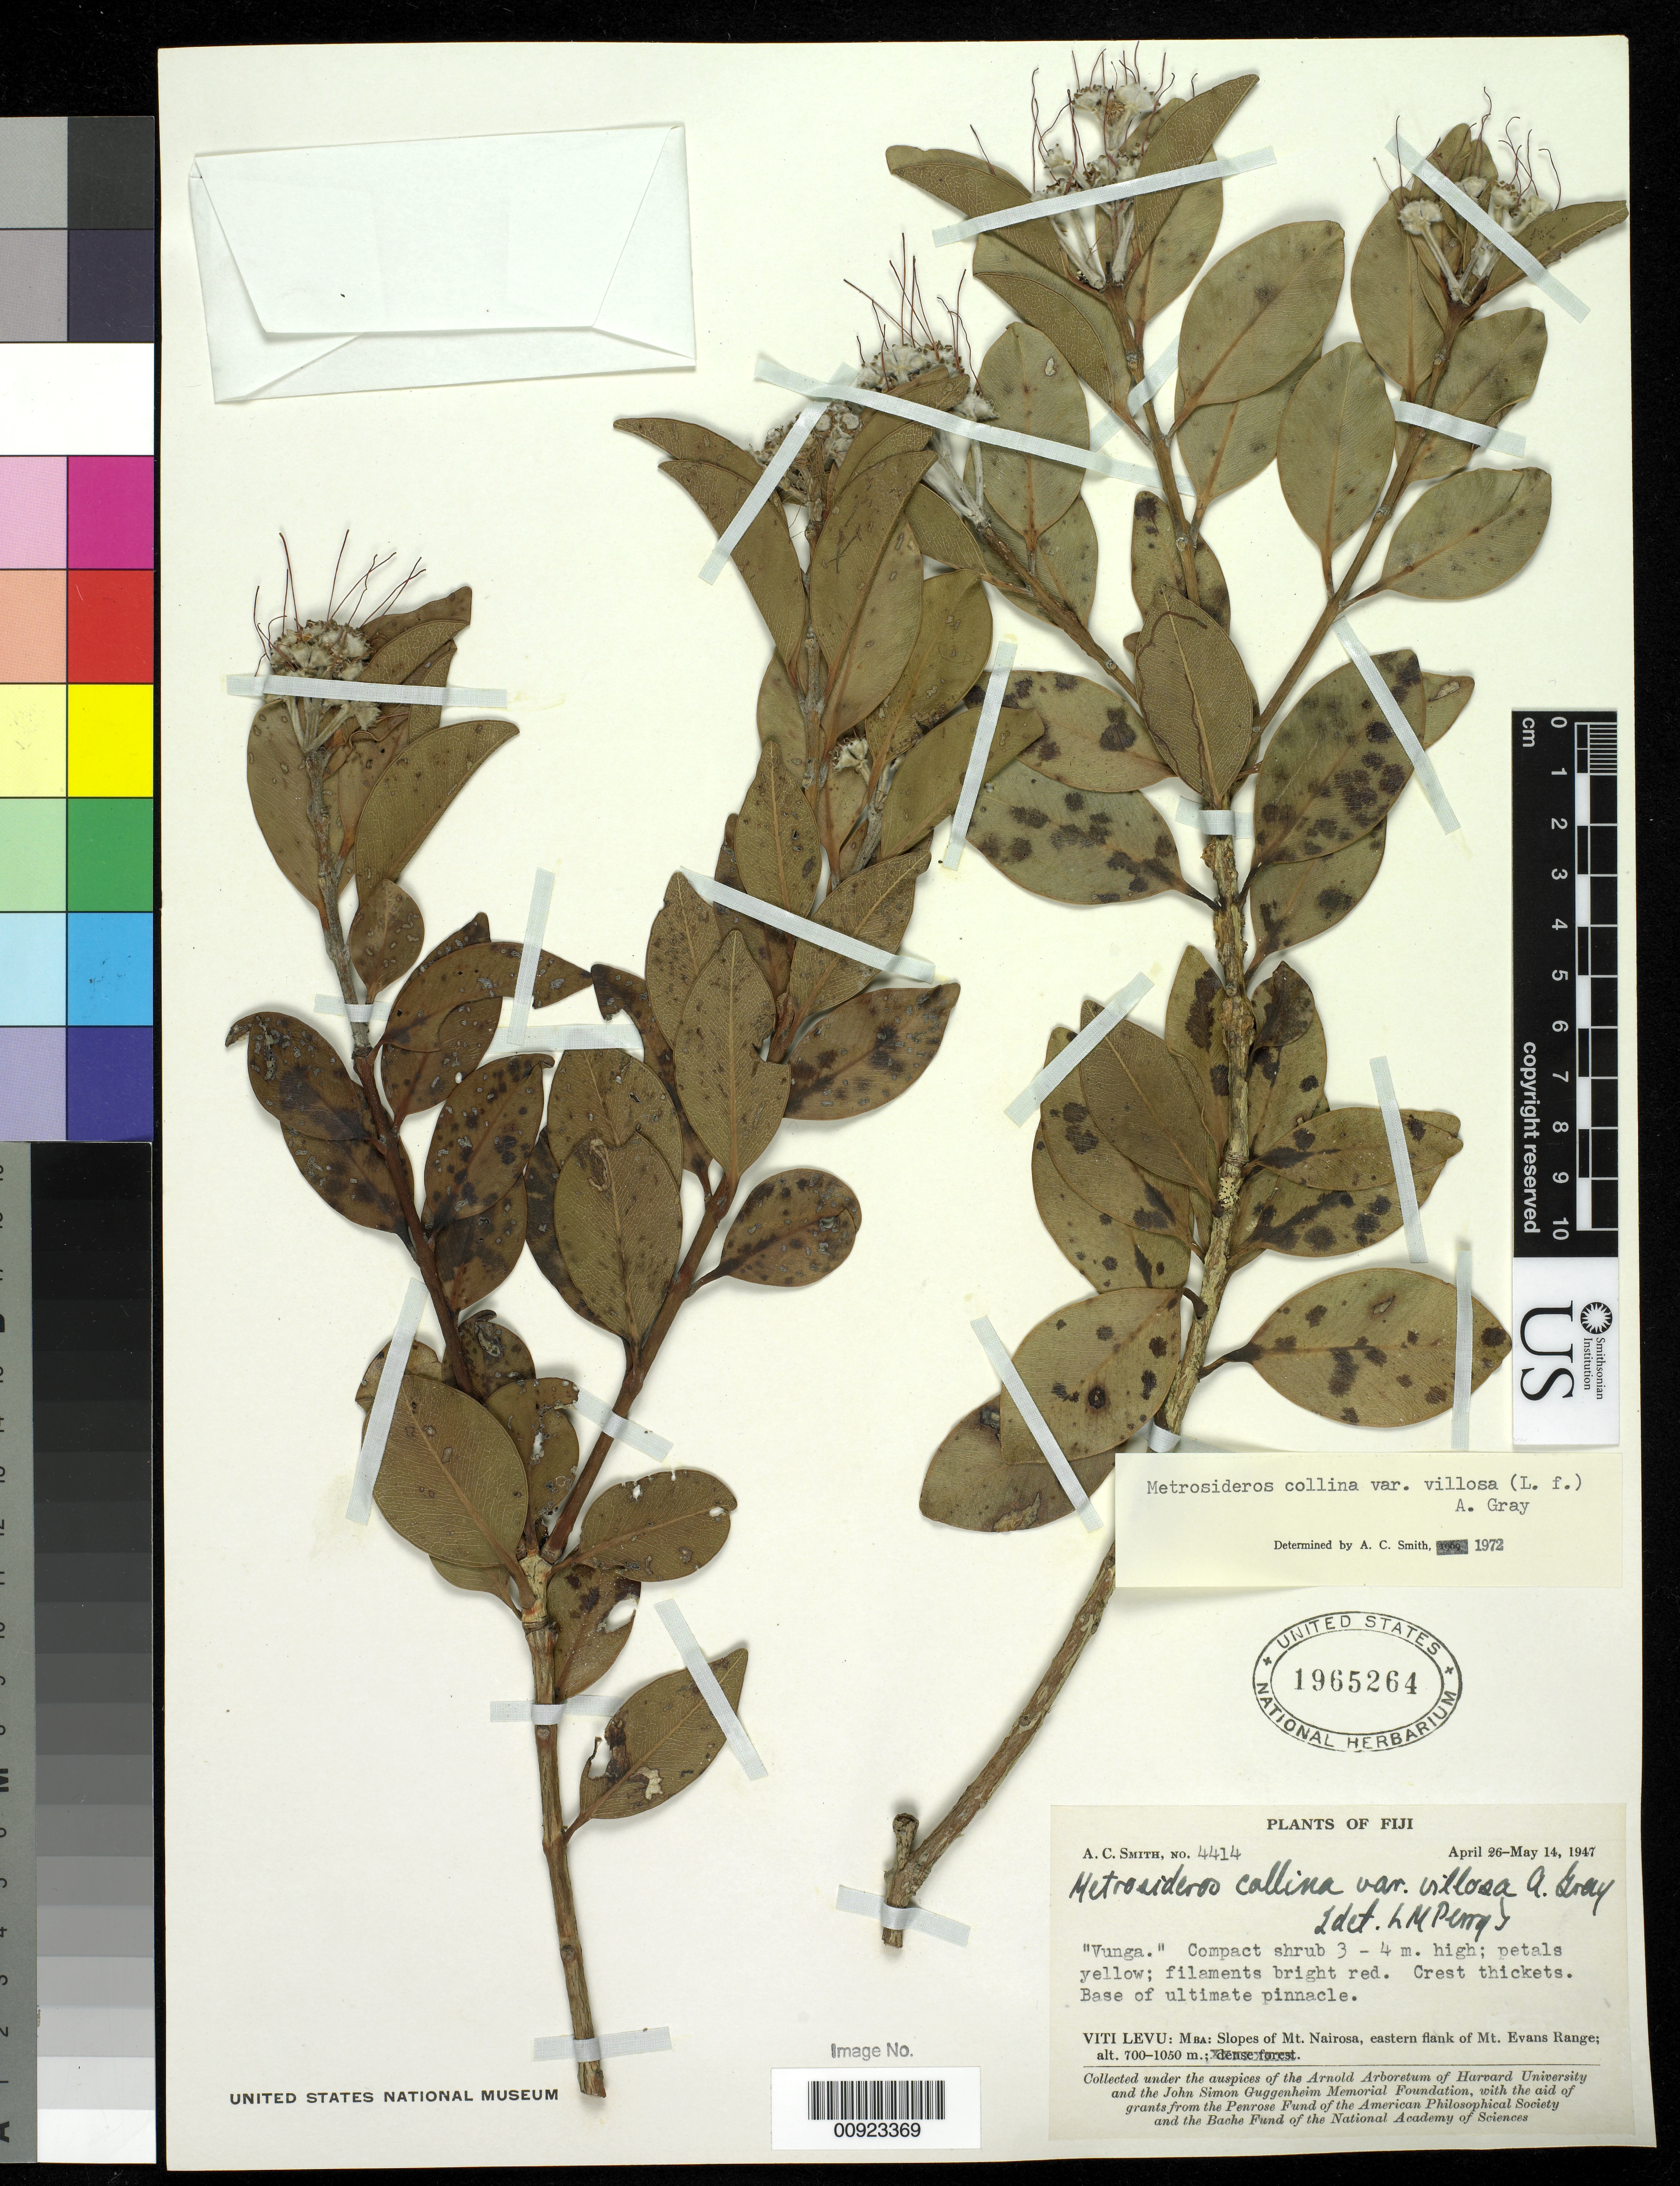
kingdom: Plantae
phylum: Tracheophyta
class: Magnoliopsida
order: Myrtales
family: Myrtaceae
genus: Metrosideros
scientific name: Metrosideros collina var. villosa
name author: (L. f.) A. Gray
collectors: C. A. Smith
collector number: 4414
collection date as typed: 26 Apr 1947 to 14 May 1947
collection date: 1947-04-26/1947-05-14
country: Fiji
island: Viti Levu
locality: Mba: Slopes of Mt. Nairosa, Eastern flank of Mt. Evans Range.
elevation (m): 700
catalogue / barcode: US 1965264